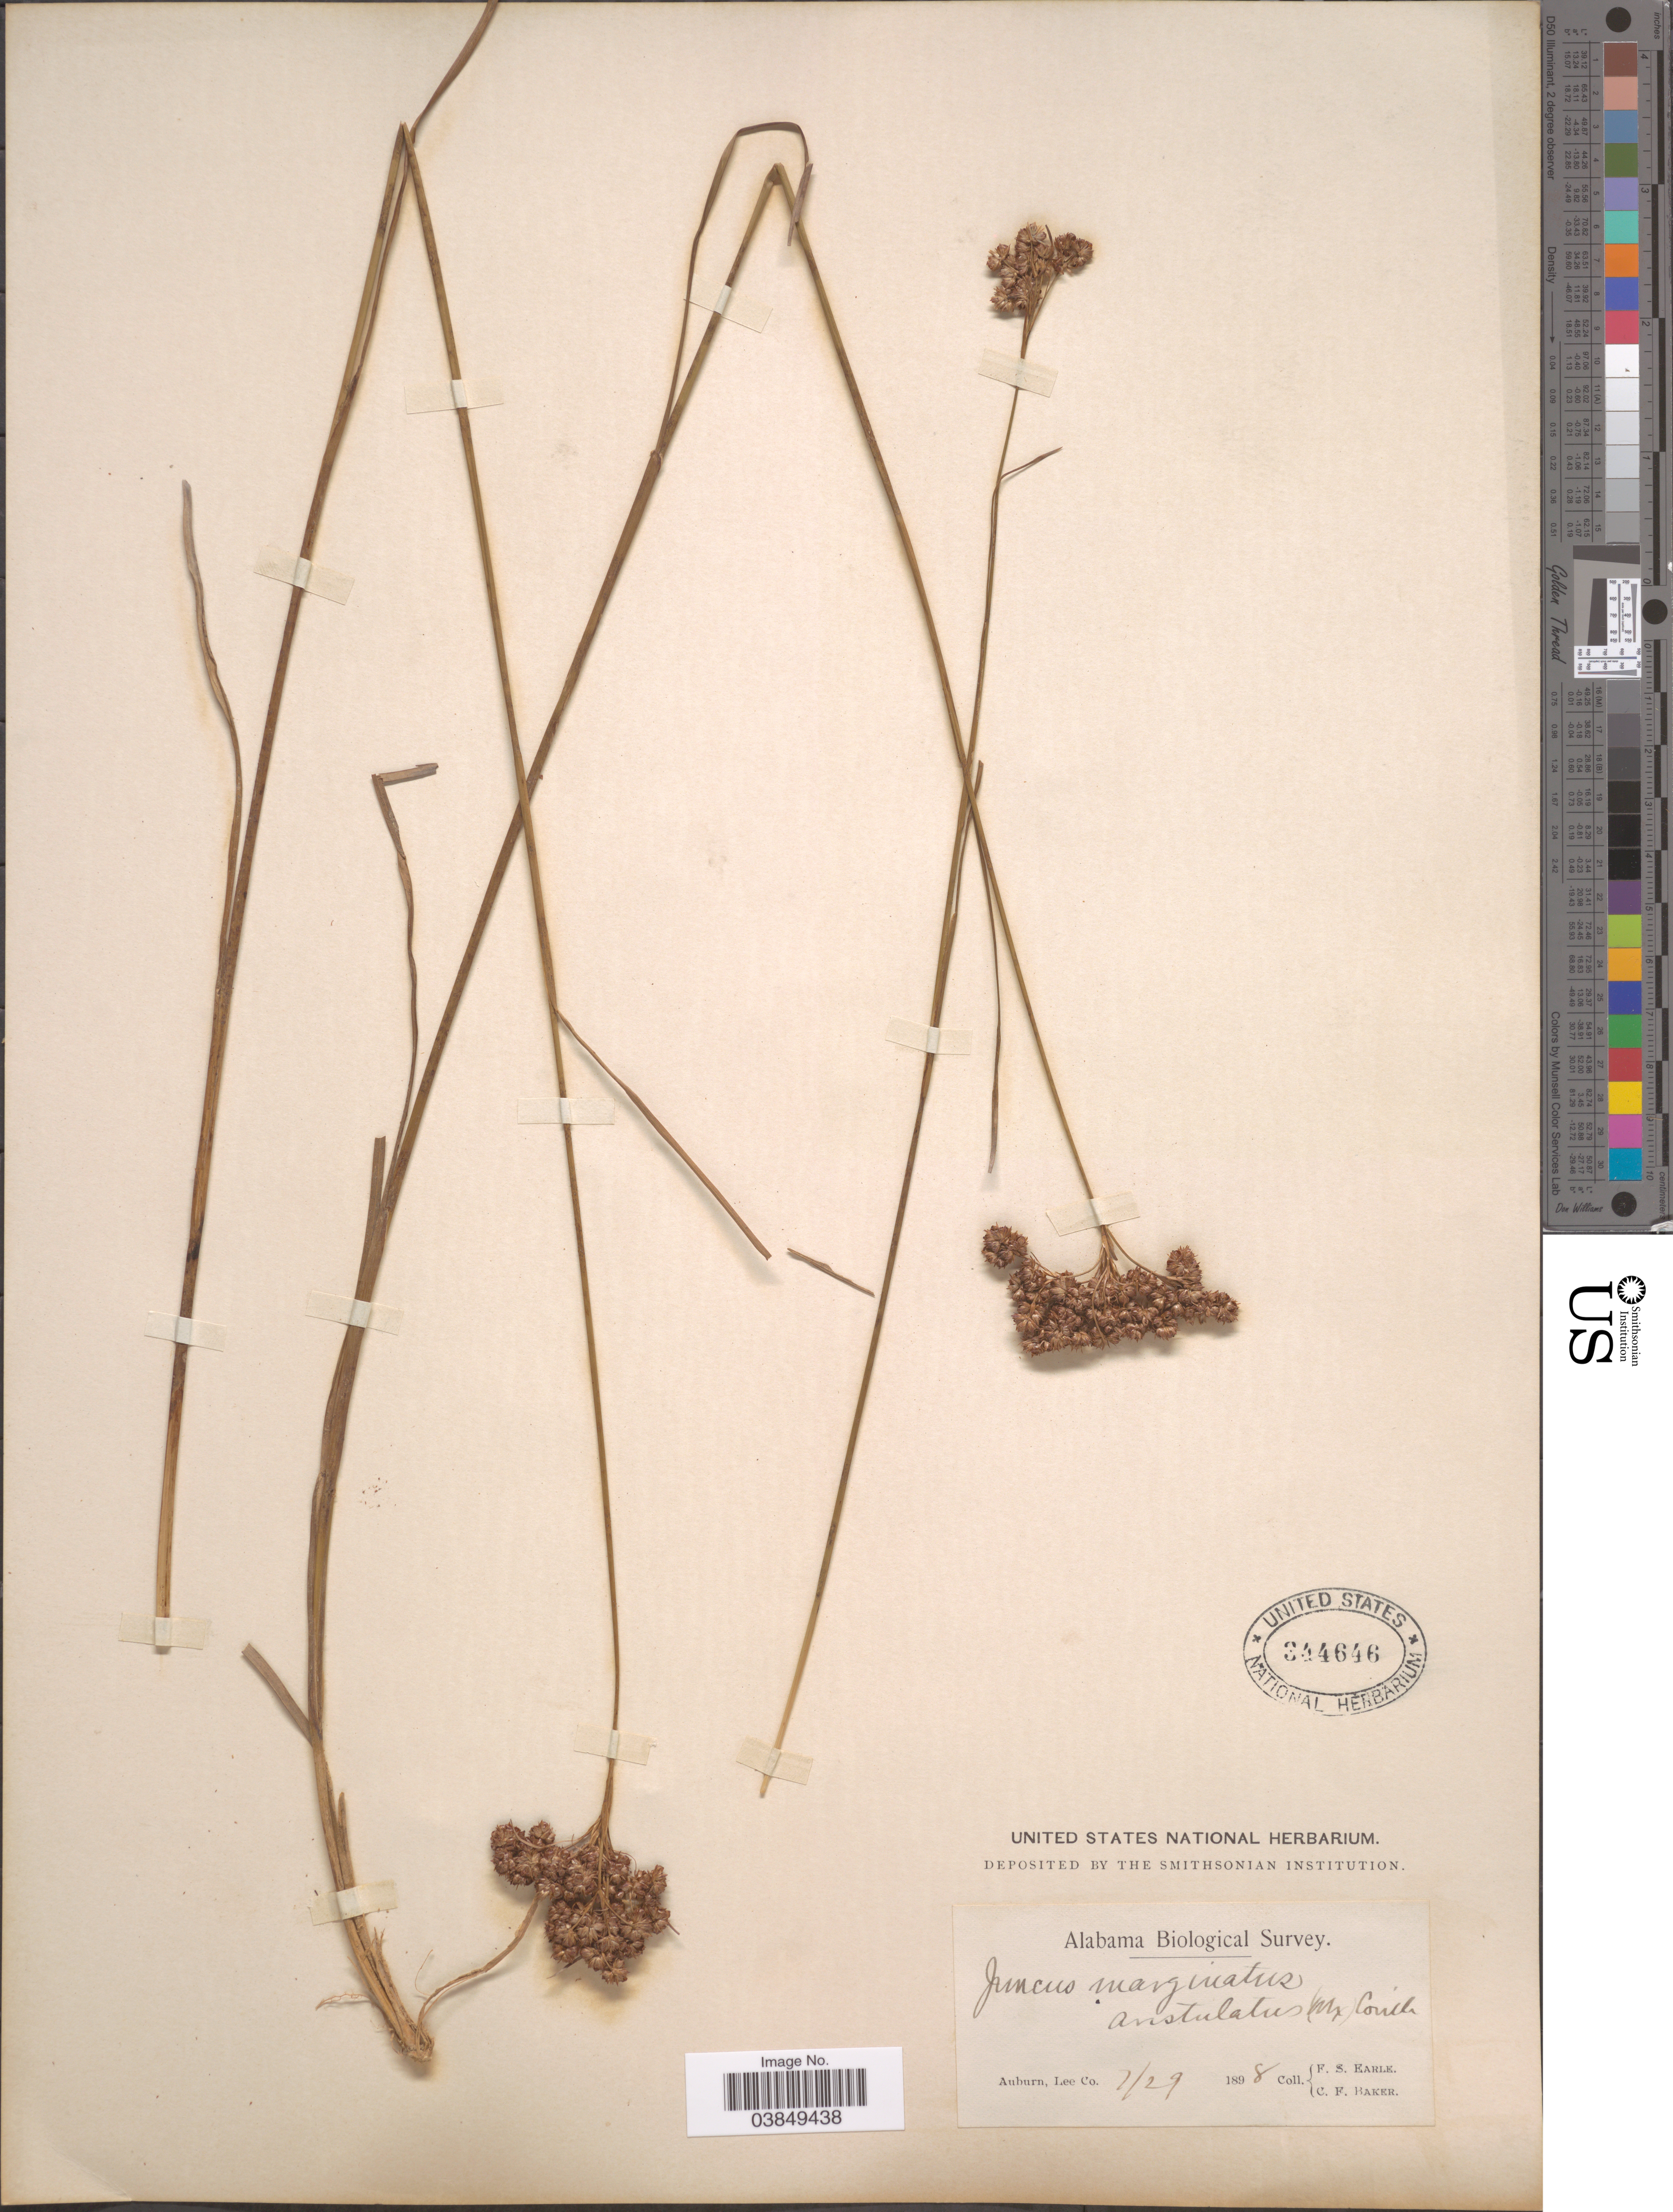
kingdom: Plantae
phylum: Tracheophyta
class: Liliopsida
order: Poales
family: Juncaceae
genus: Juncus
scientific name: Juncus aristulatus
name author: Michx.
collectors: F. S. Earle & C. F. Baker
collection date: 1898-07-29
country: United States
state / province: Alabama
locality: Auburn, Lee Co.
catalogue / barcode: US 344646